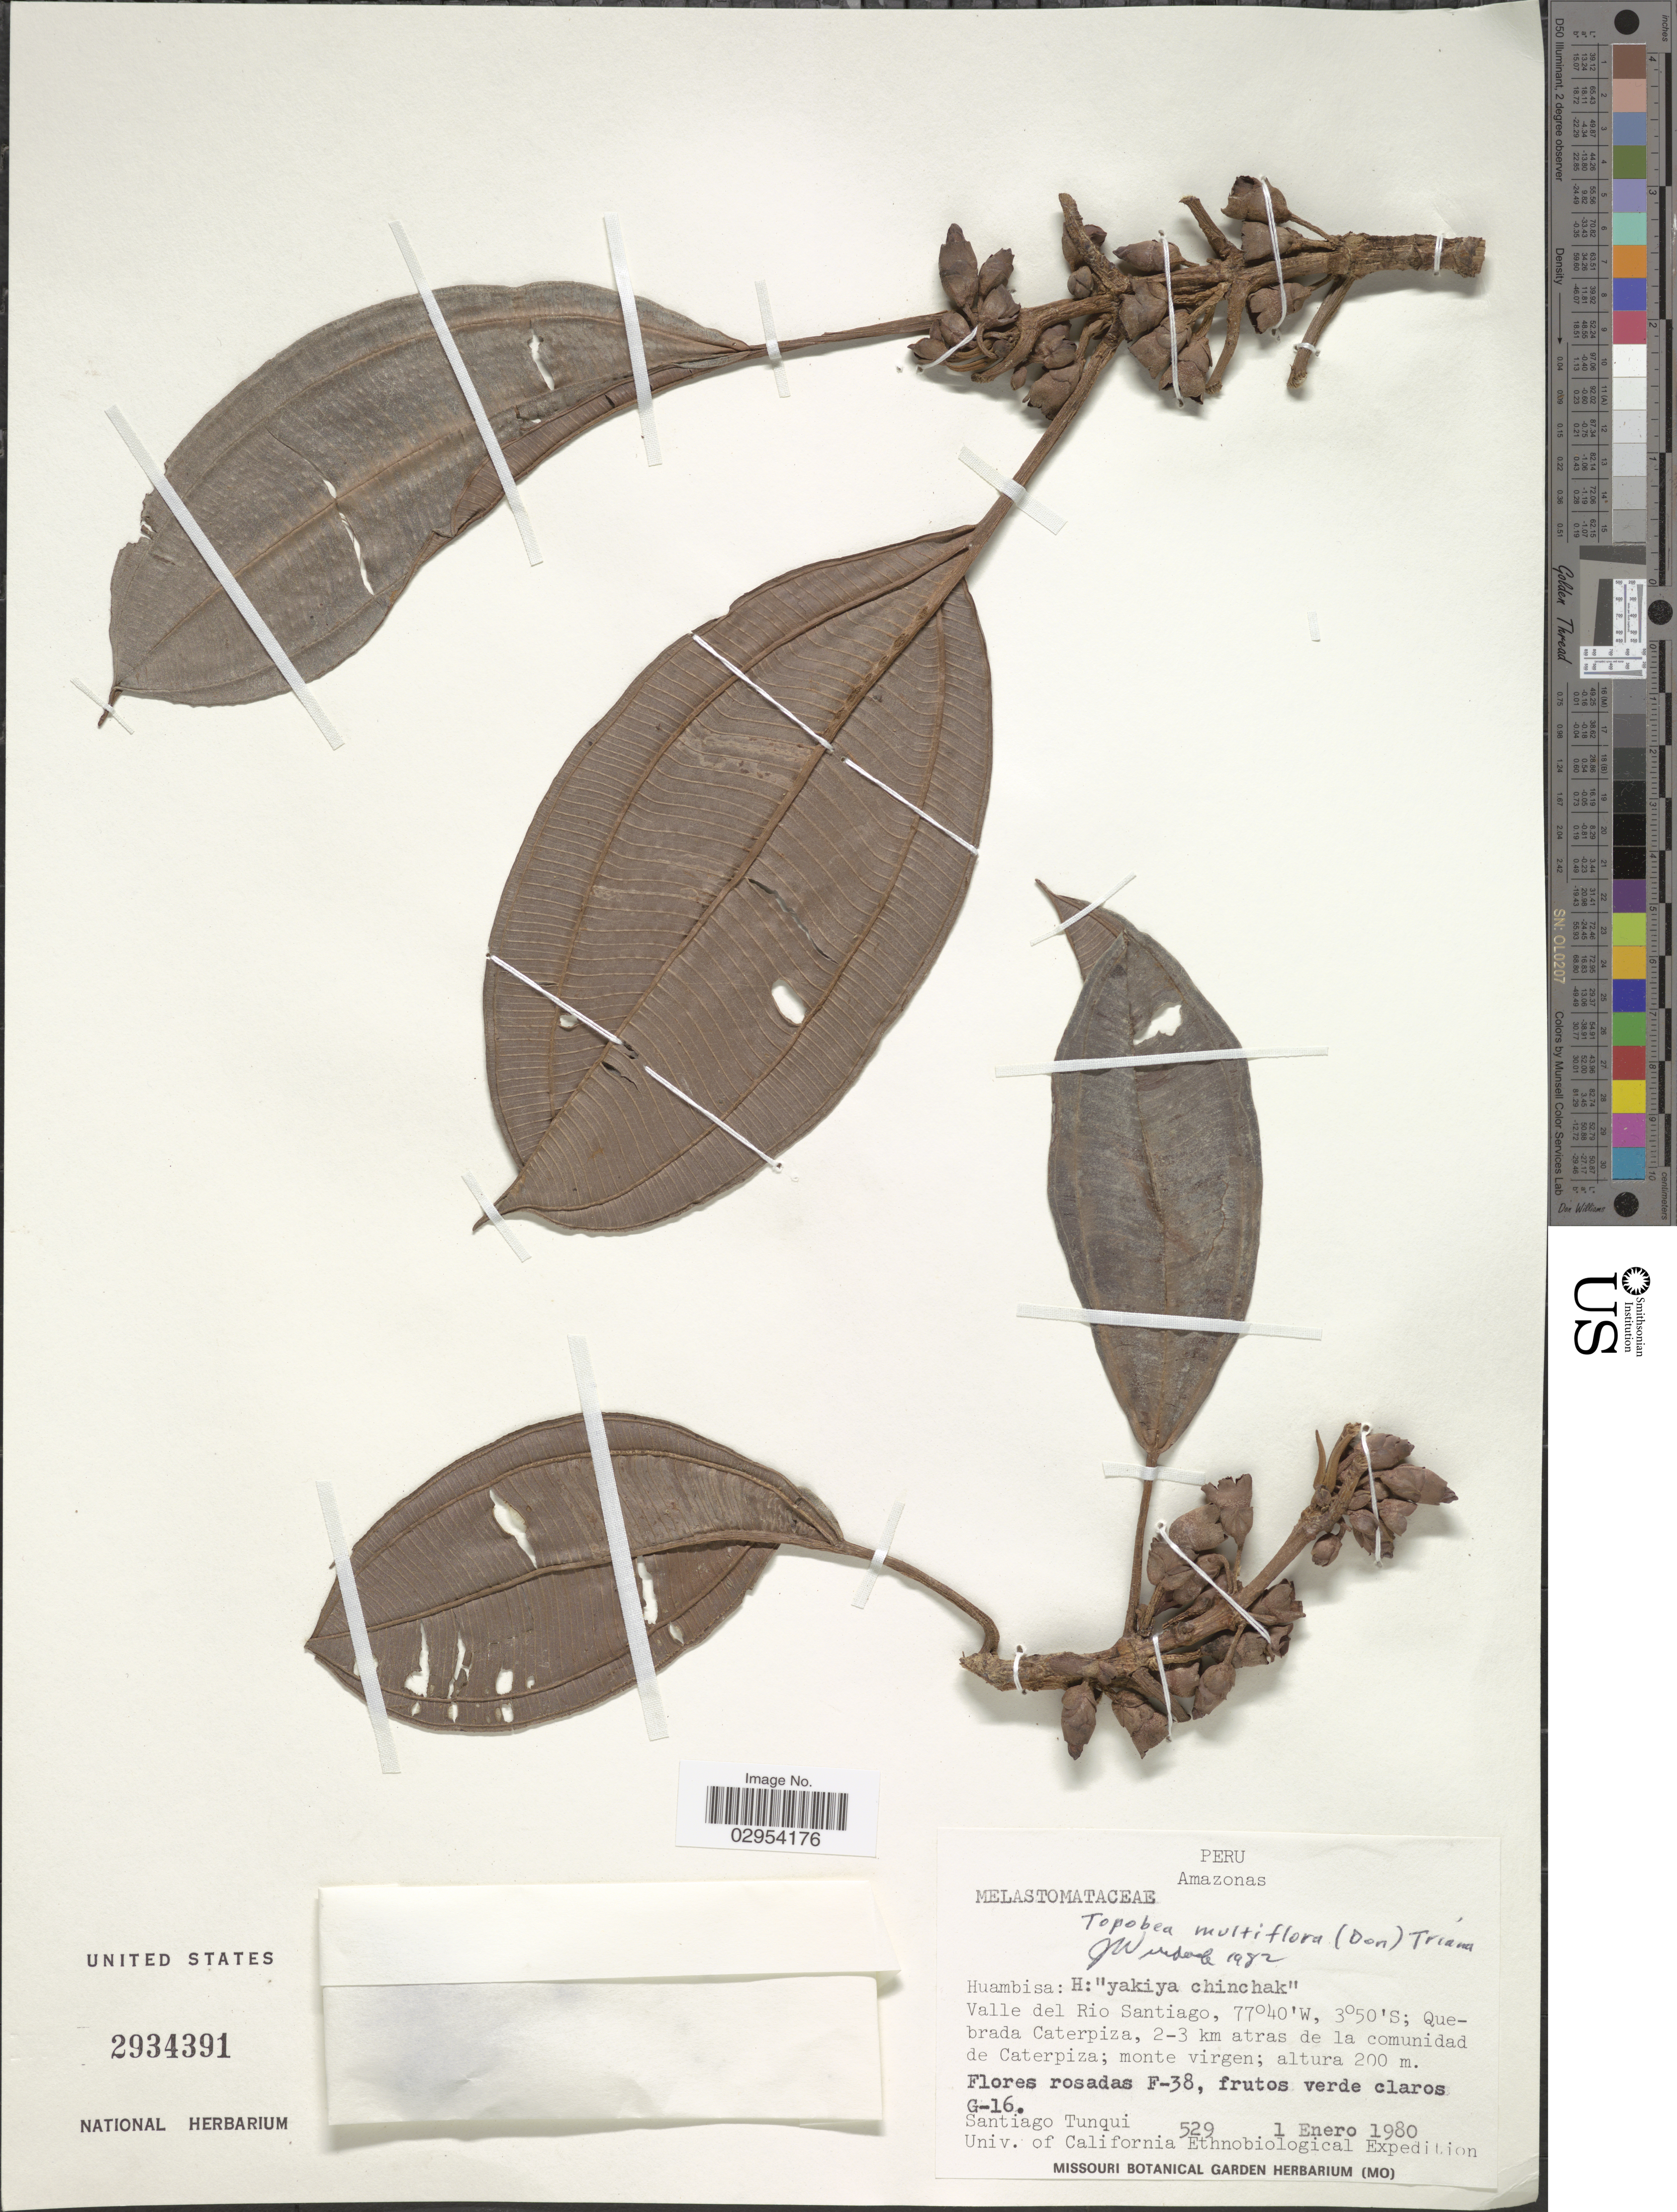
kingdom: Plantae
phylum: Tracheophyta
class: Magnoliopsida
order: Myrtales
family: Melastomataceae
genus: Topobea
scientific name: Topobea multiflora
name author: (D. Don) Triana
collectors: S. Tunqui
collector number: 529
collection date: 1980-01-01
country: Peru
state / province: Amazonas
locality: Valle del Rio Santiago, Quebrada Caterpiza, 2-3 km atras de la comunidad de Caterpiza.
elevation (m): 200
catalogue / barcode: US 2934391